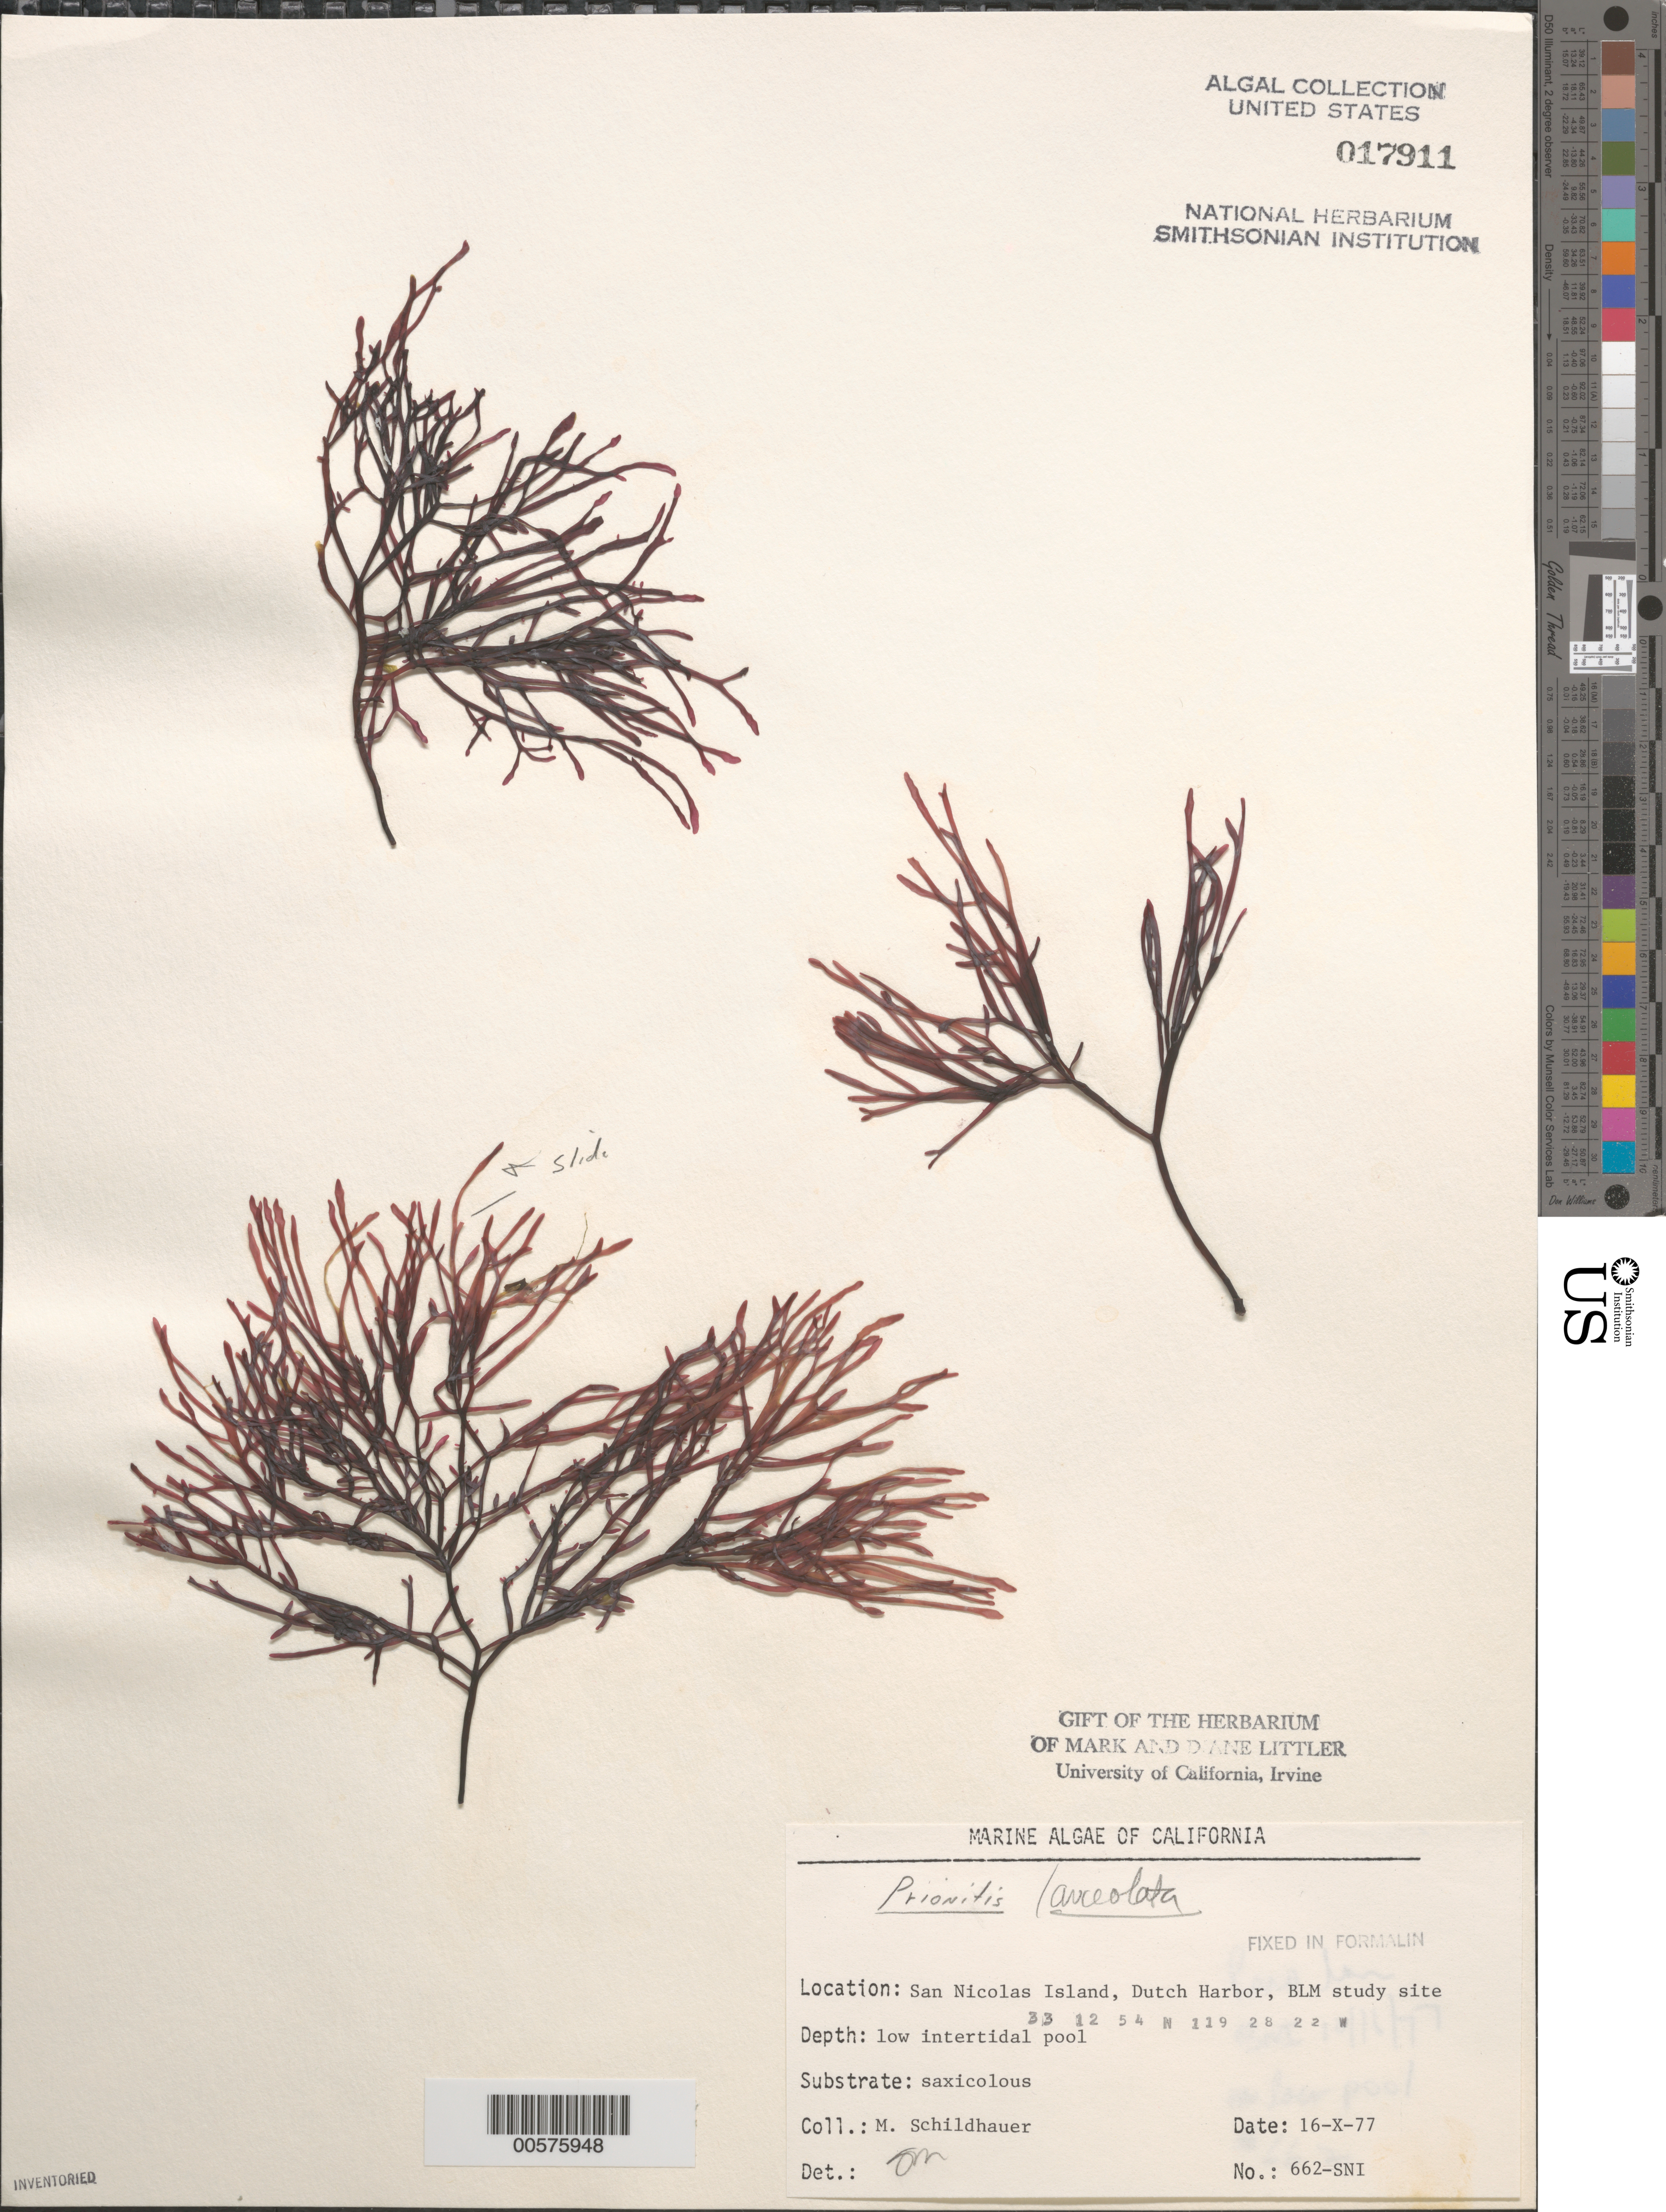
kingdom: Plantae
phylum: Rhodophyta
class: Florideophyceae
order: Cryptonemiales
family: Cryptonemiaceae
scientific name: Prionitis lanceolata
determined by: Murray, S. N.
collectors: M. Schildhauer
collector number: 662-sni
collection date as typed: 16 Oct 1977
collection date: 1977-10-16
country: United States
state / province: California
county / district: Ventura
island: San Nicolas Island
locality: Dutch Harbor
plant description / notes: BLM-SOCALBIGHT Rocky Intertidal Survey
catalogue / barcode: US 17911